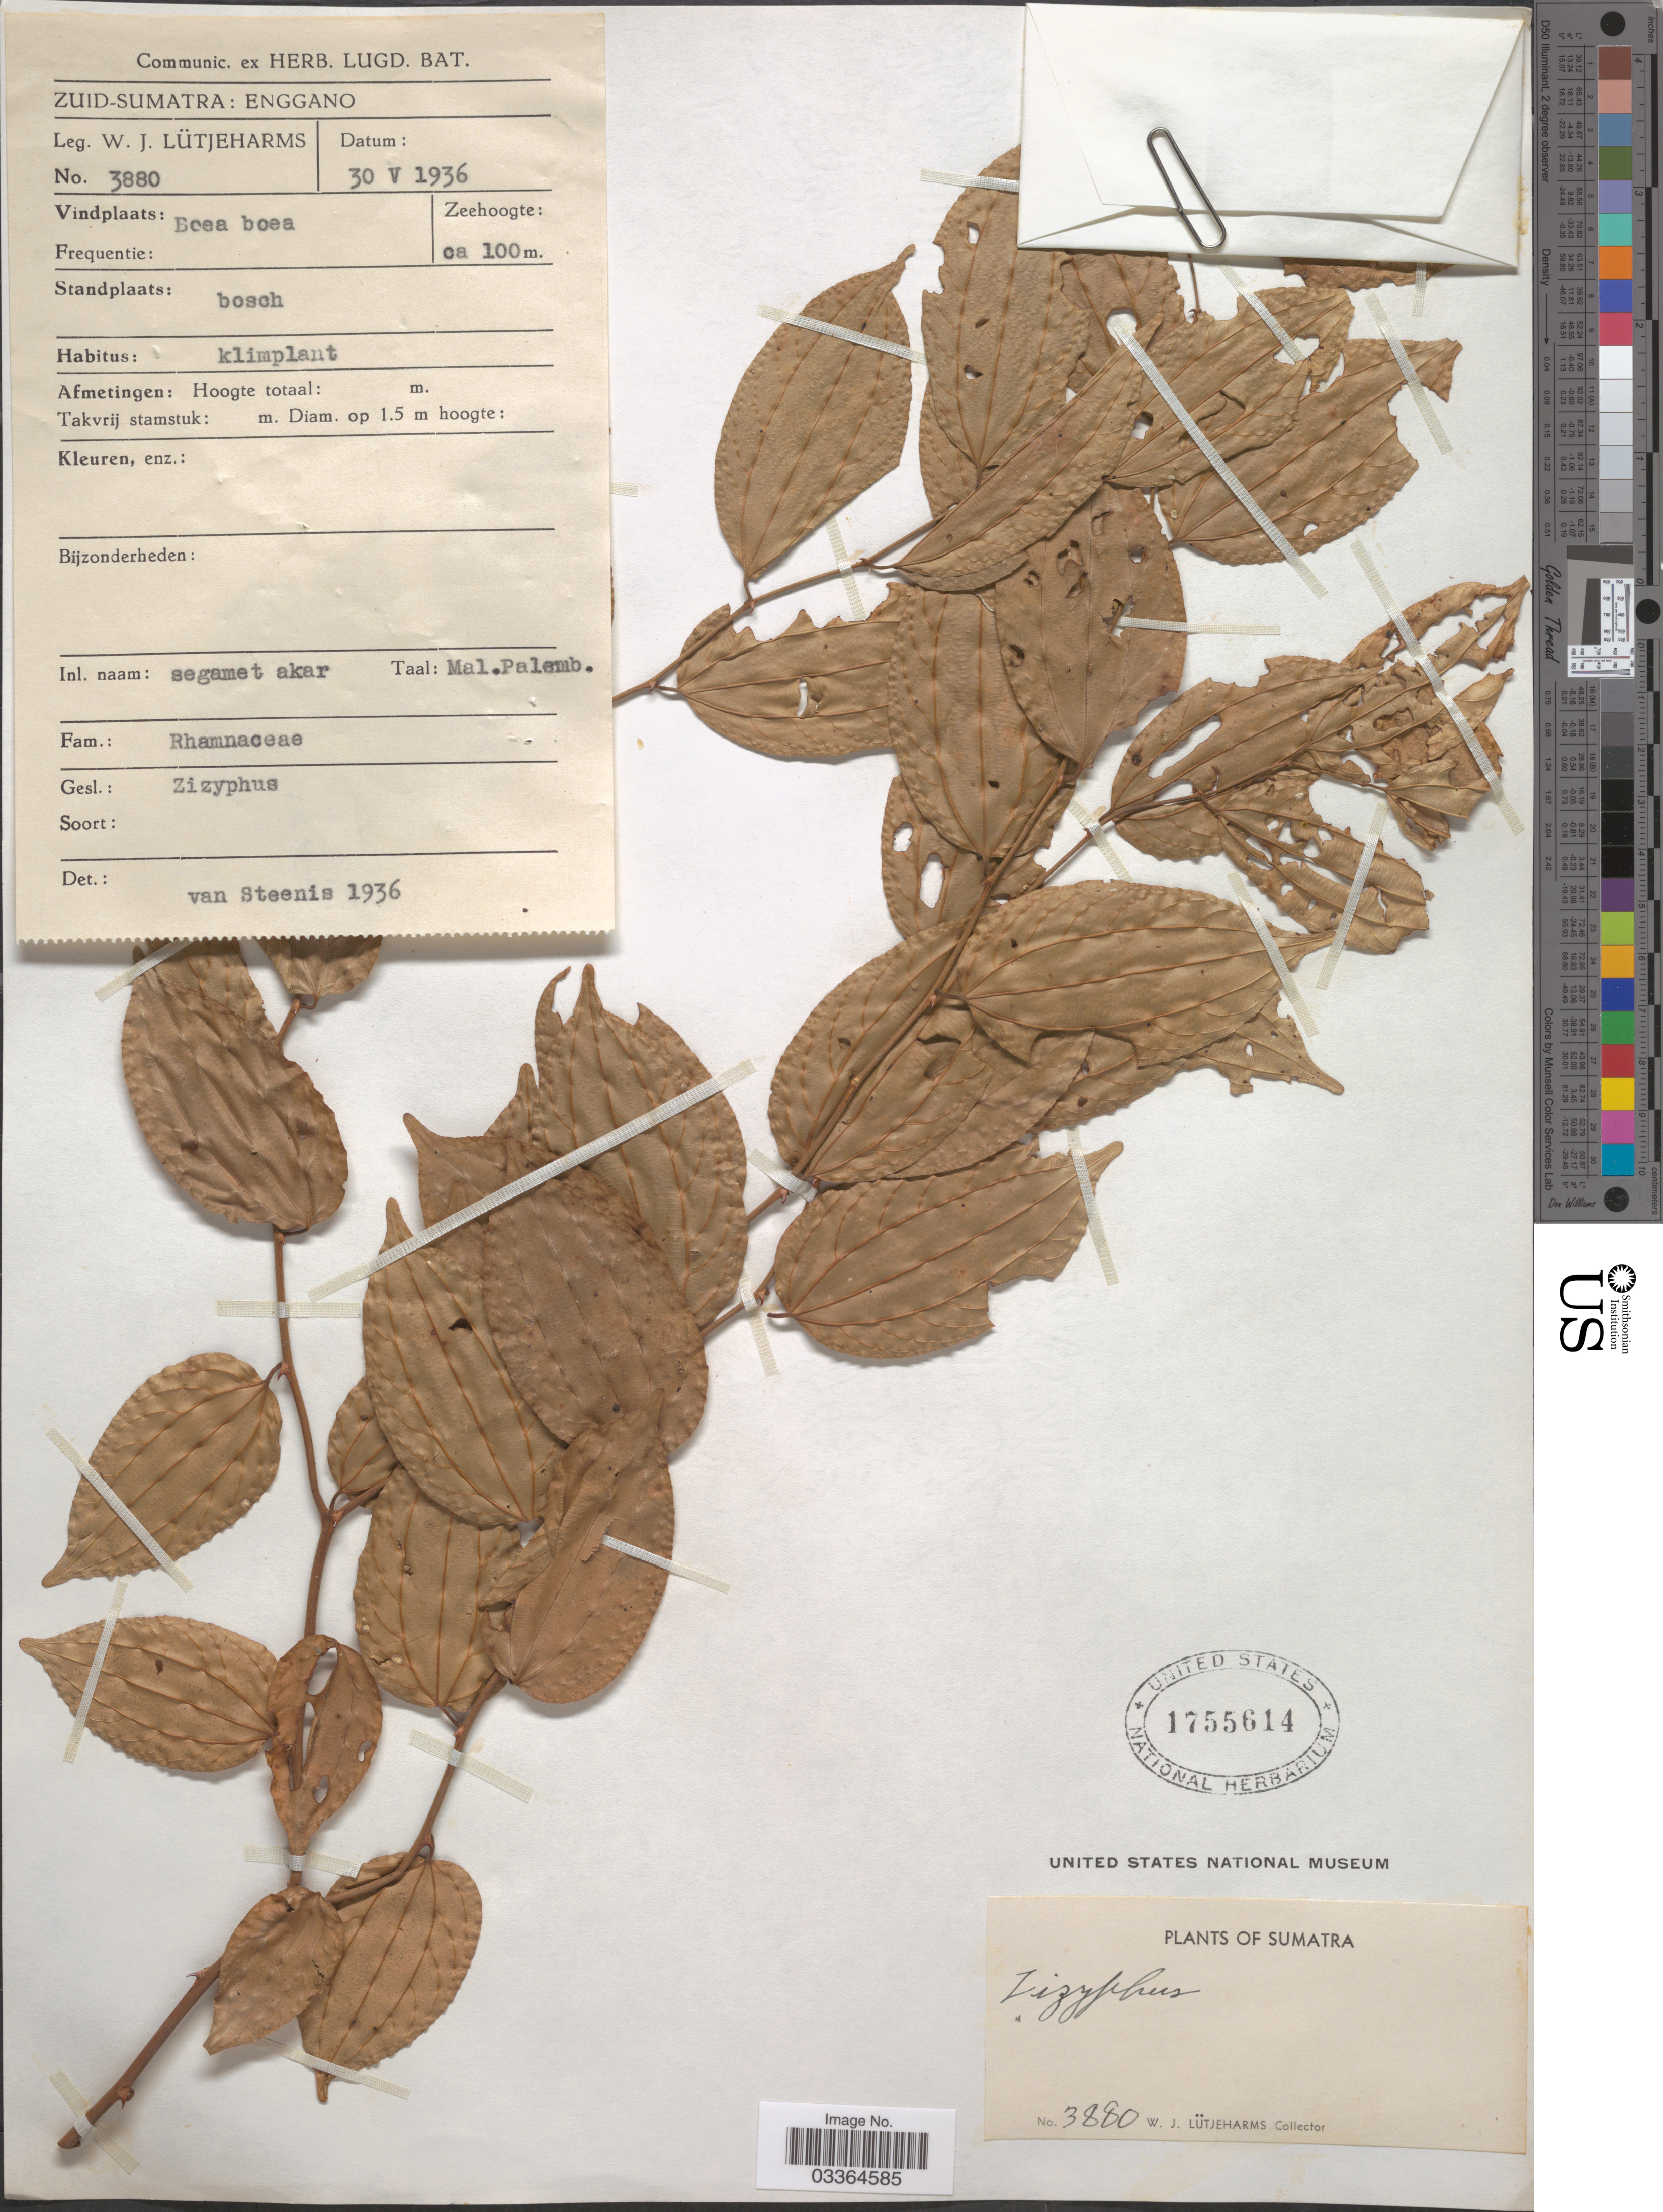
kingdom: Plantae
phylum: Tracheophyta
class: Magnoliopsida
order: Rosales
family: Rhamnaceae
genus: Ziziphus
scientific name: Ziziphus sp.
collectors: W. Lütjeharms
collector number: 3880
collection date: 1936-05-30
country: Indonesia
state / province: Sumatra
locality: Zuid-Sumatra. Boea boea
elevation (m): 100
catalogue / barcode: US 1755614